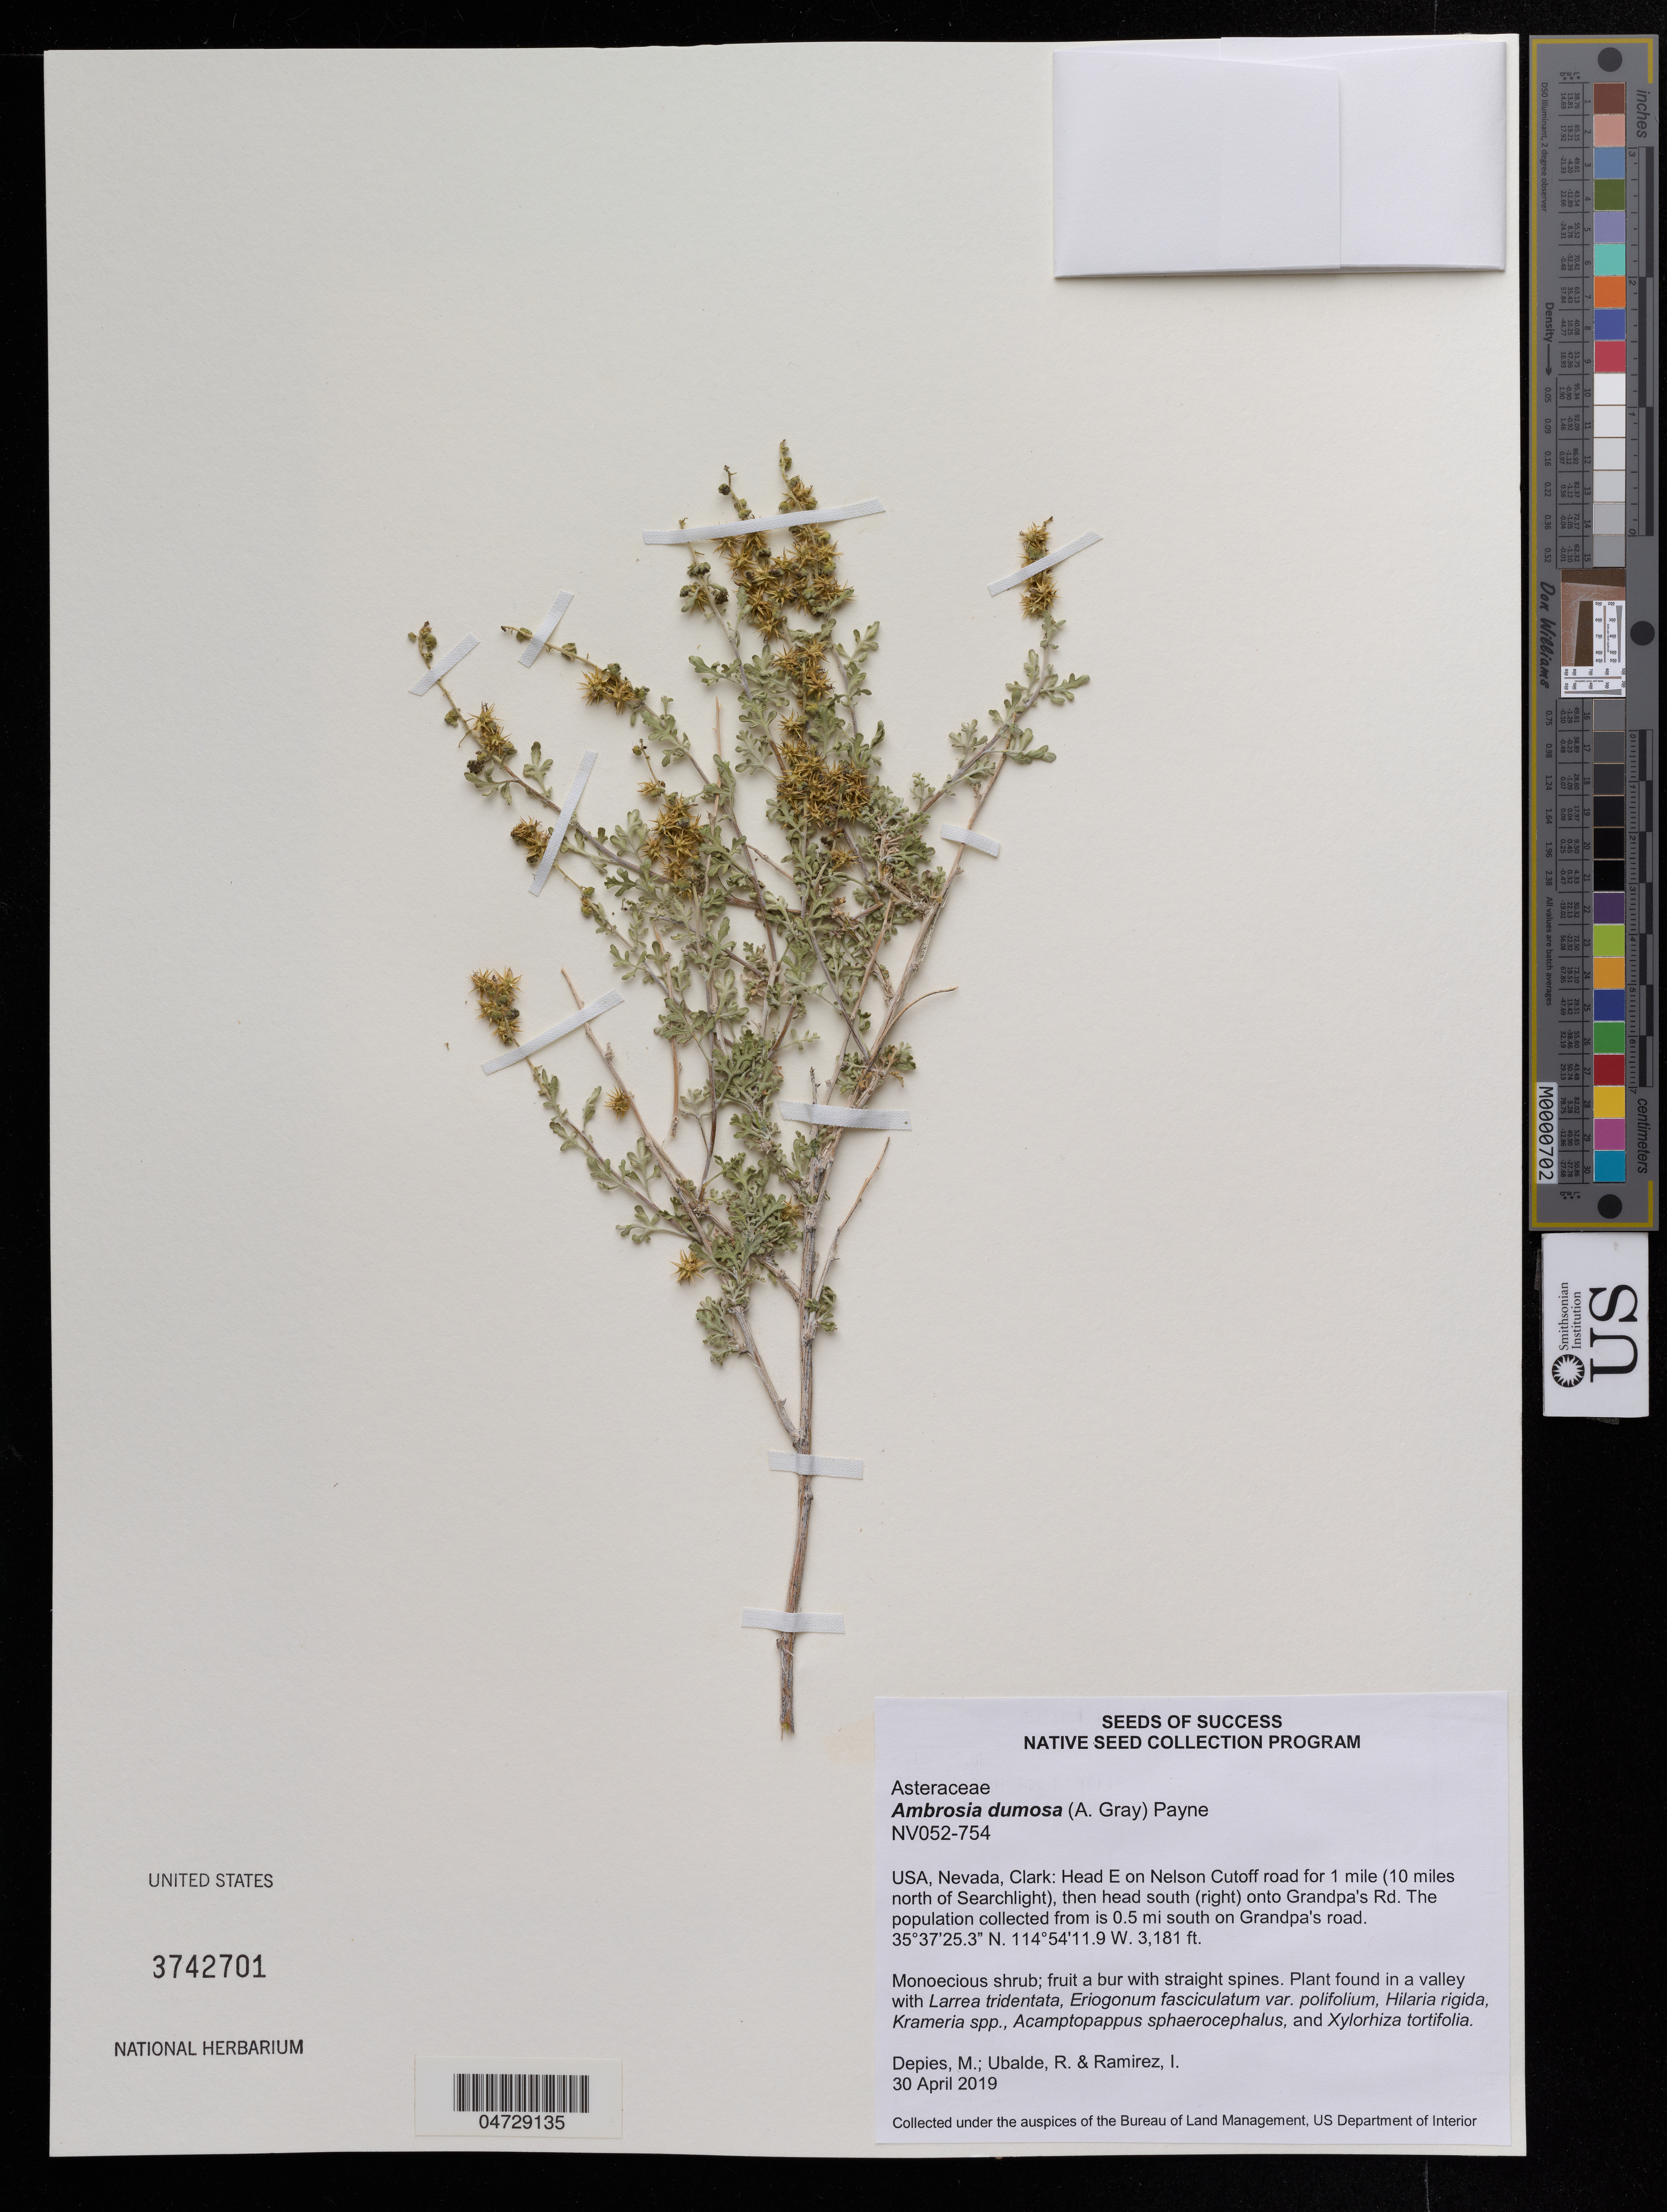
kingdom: Plantae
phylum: Tracheophyta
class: Magnoliopsida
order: Asterales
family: Asteraceae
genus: Ambrosia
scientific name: Ambrosia dumosa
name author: (A. Gray) W.W.Payne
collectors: M. Depies, R. Ubalde & I. Ramírez M.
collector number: NV052-754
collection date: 2019-04-30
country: United States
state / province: Nevada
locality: Clark: Head E on Nelson Cutoff road of 1 mile (10 miles north of Searchlight), then head south (right) onto Grandpa's Rd. The population collected from is 0.5 mi south on Grandpa's road.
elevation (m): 970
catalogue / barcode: US 3742701